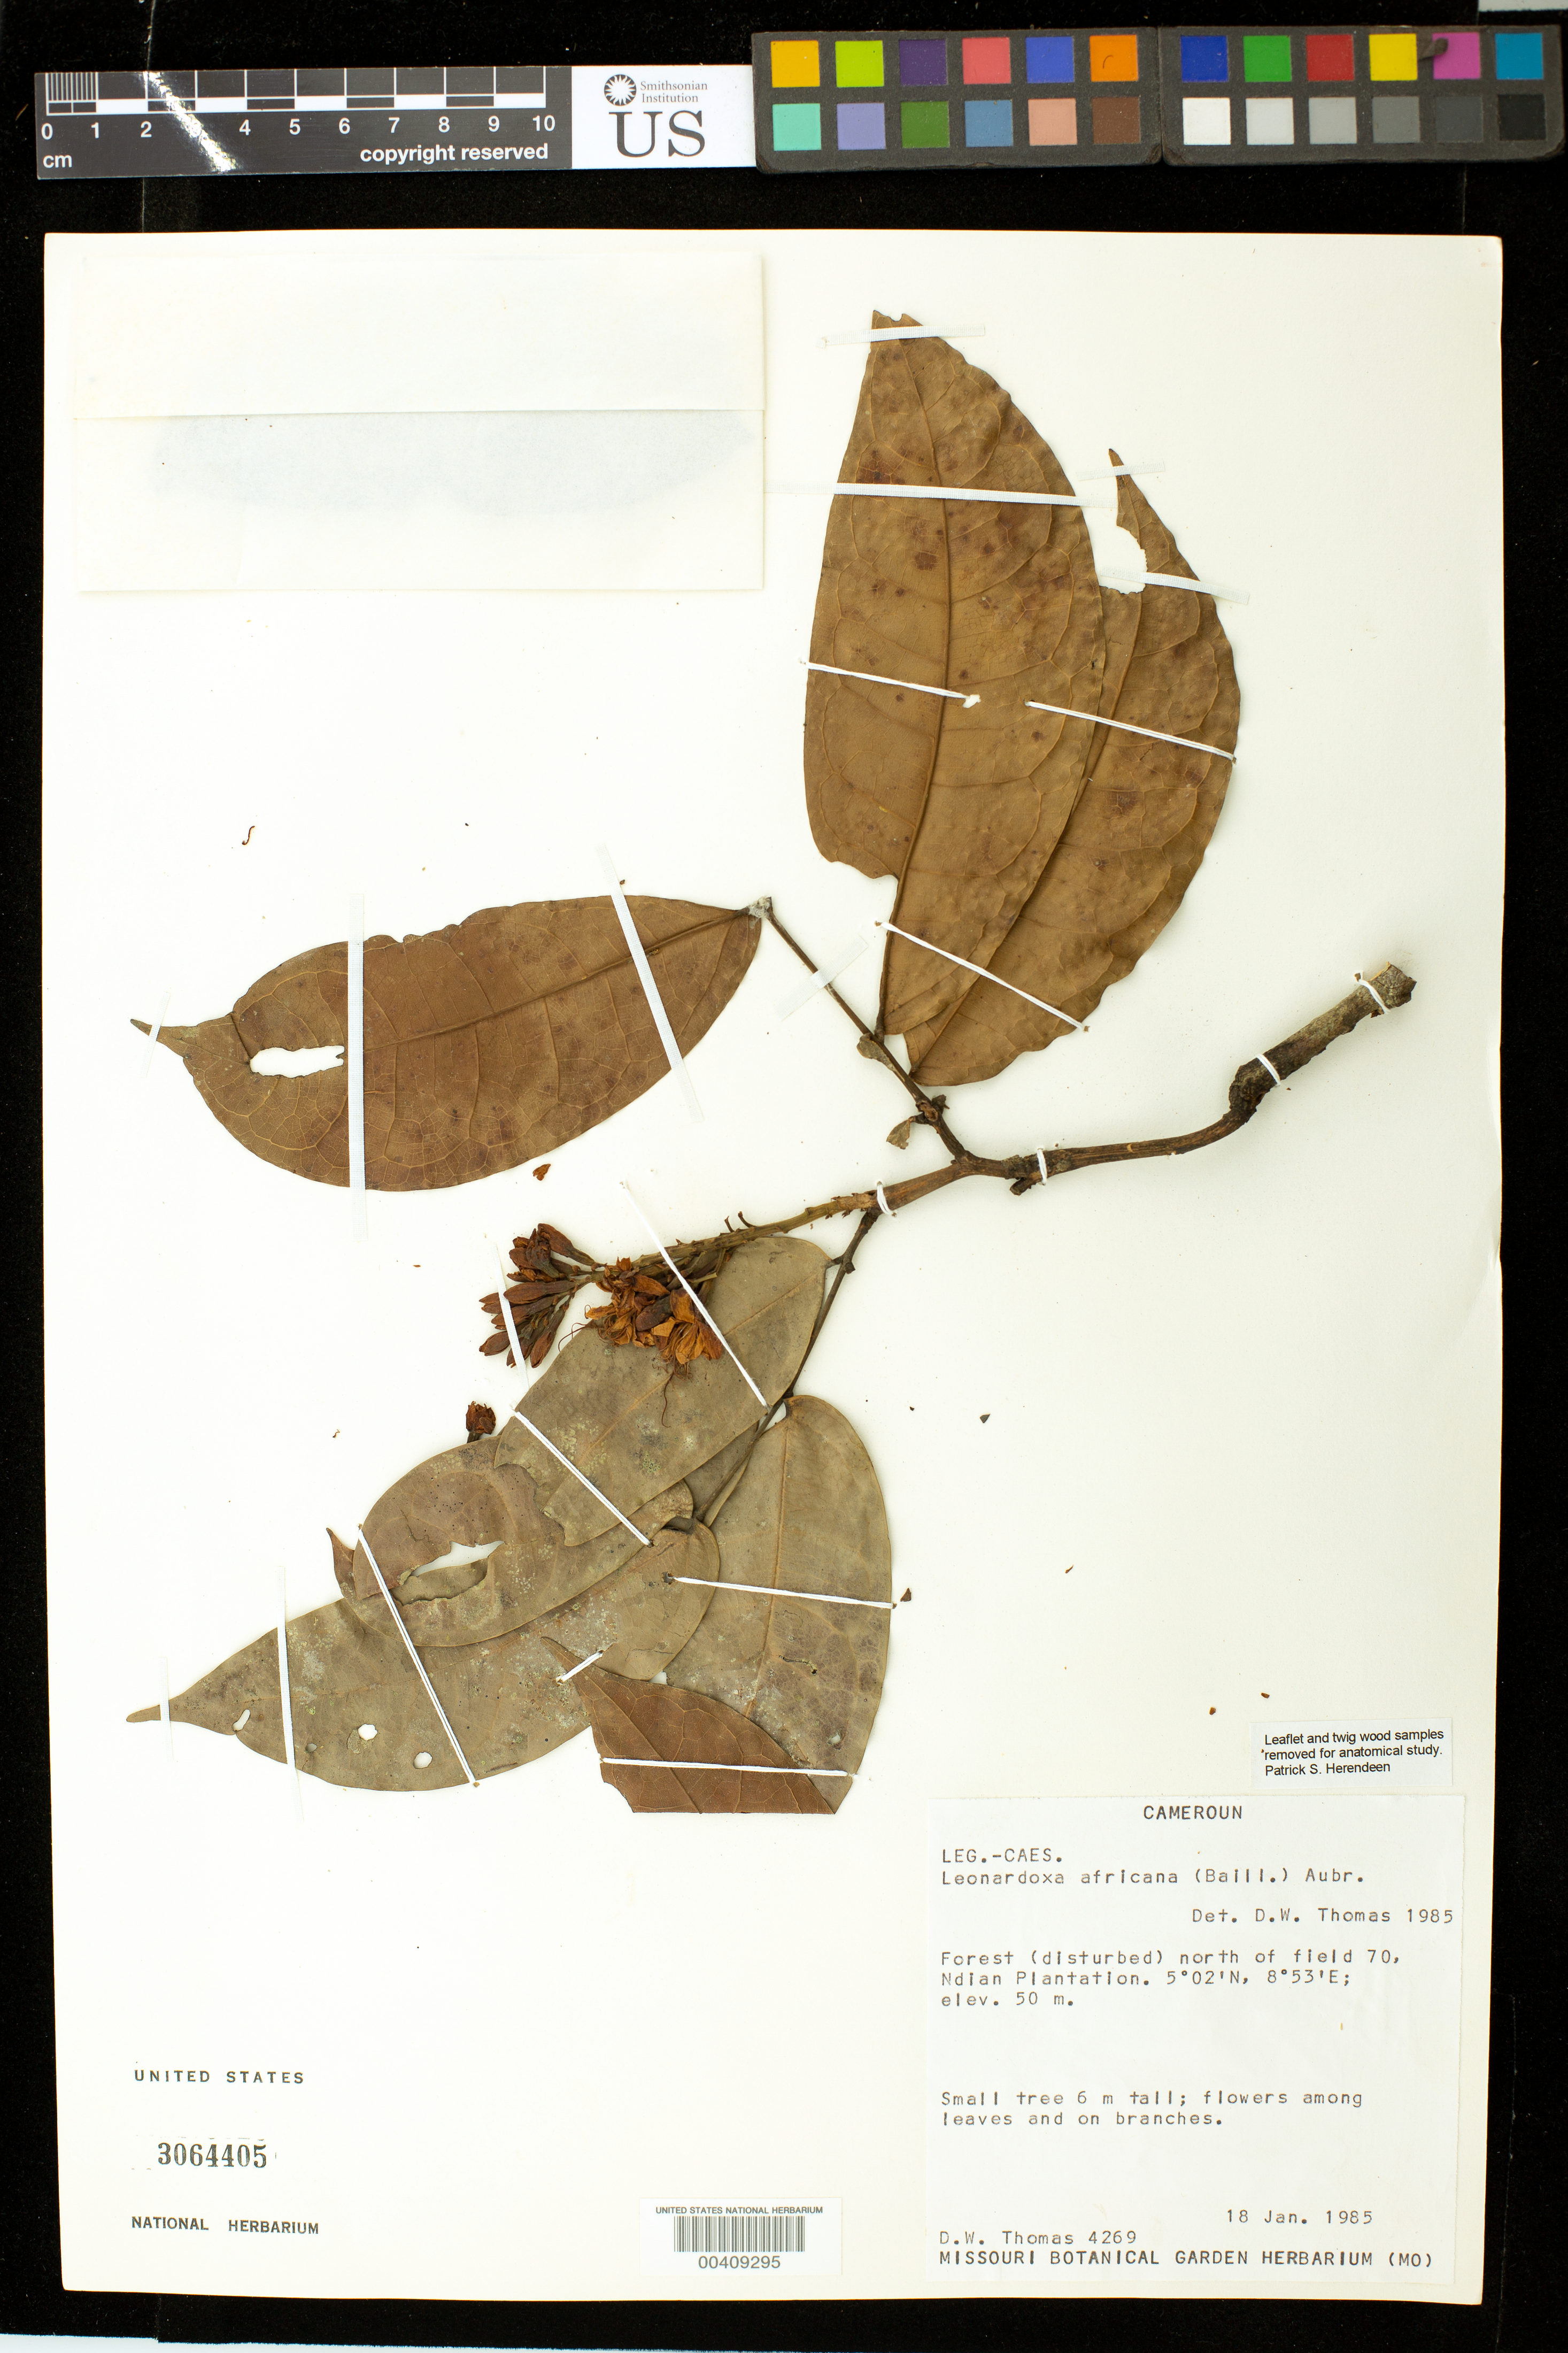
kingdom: Plantae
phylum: Tracheophyta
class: Magnoliopsida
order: Fabales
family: Fabaceae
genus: Leonardoxa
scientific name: Leonardoxa africana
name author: Baill.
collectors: D. W. Thomas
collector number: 4269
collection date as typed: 18 Jan 1985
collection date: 1985-01-18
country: Cameroon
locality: Ndian plantation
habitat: Disturbed forest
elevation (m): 50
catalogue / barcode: US 3064405